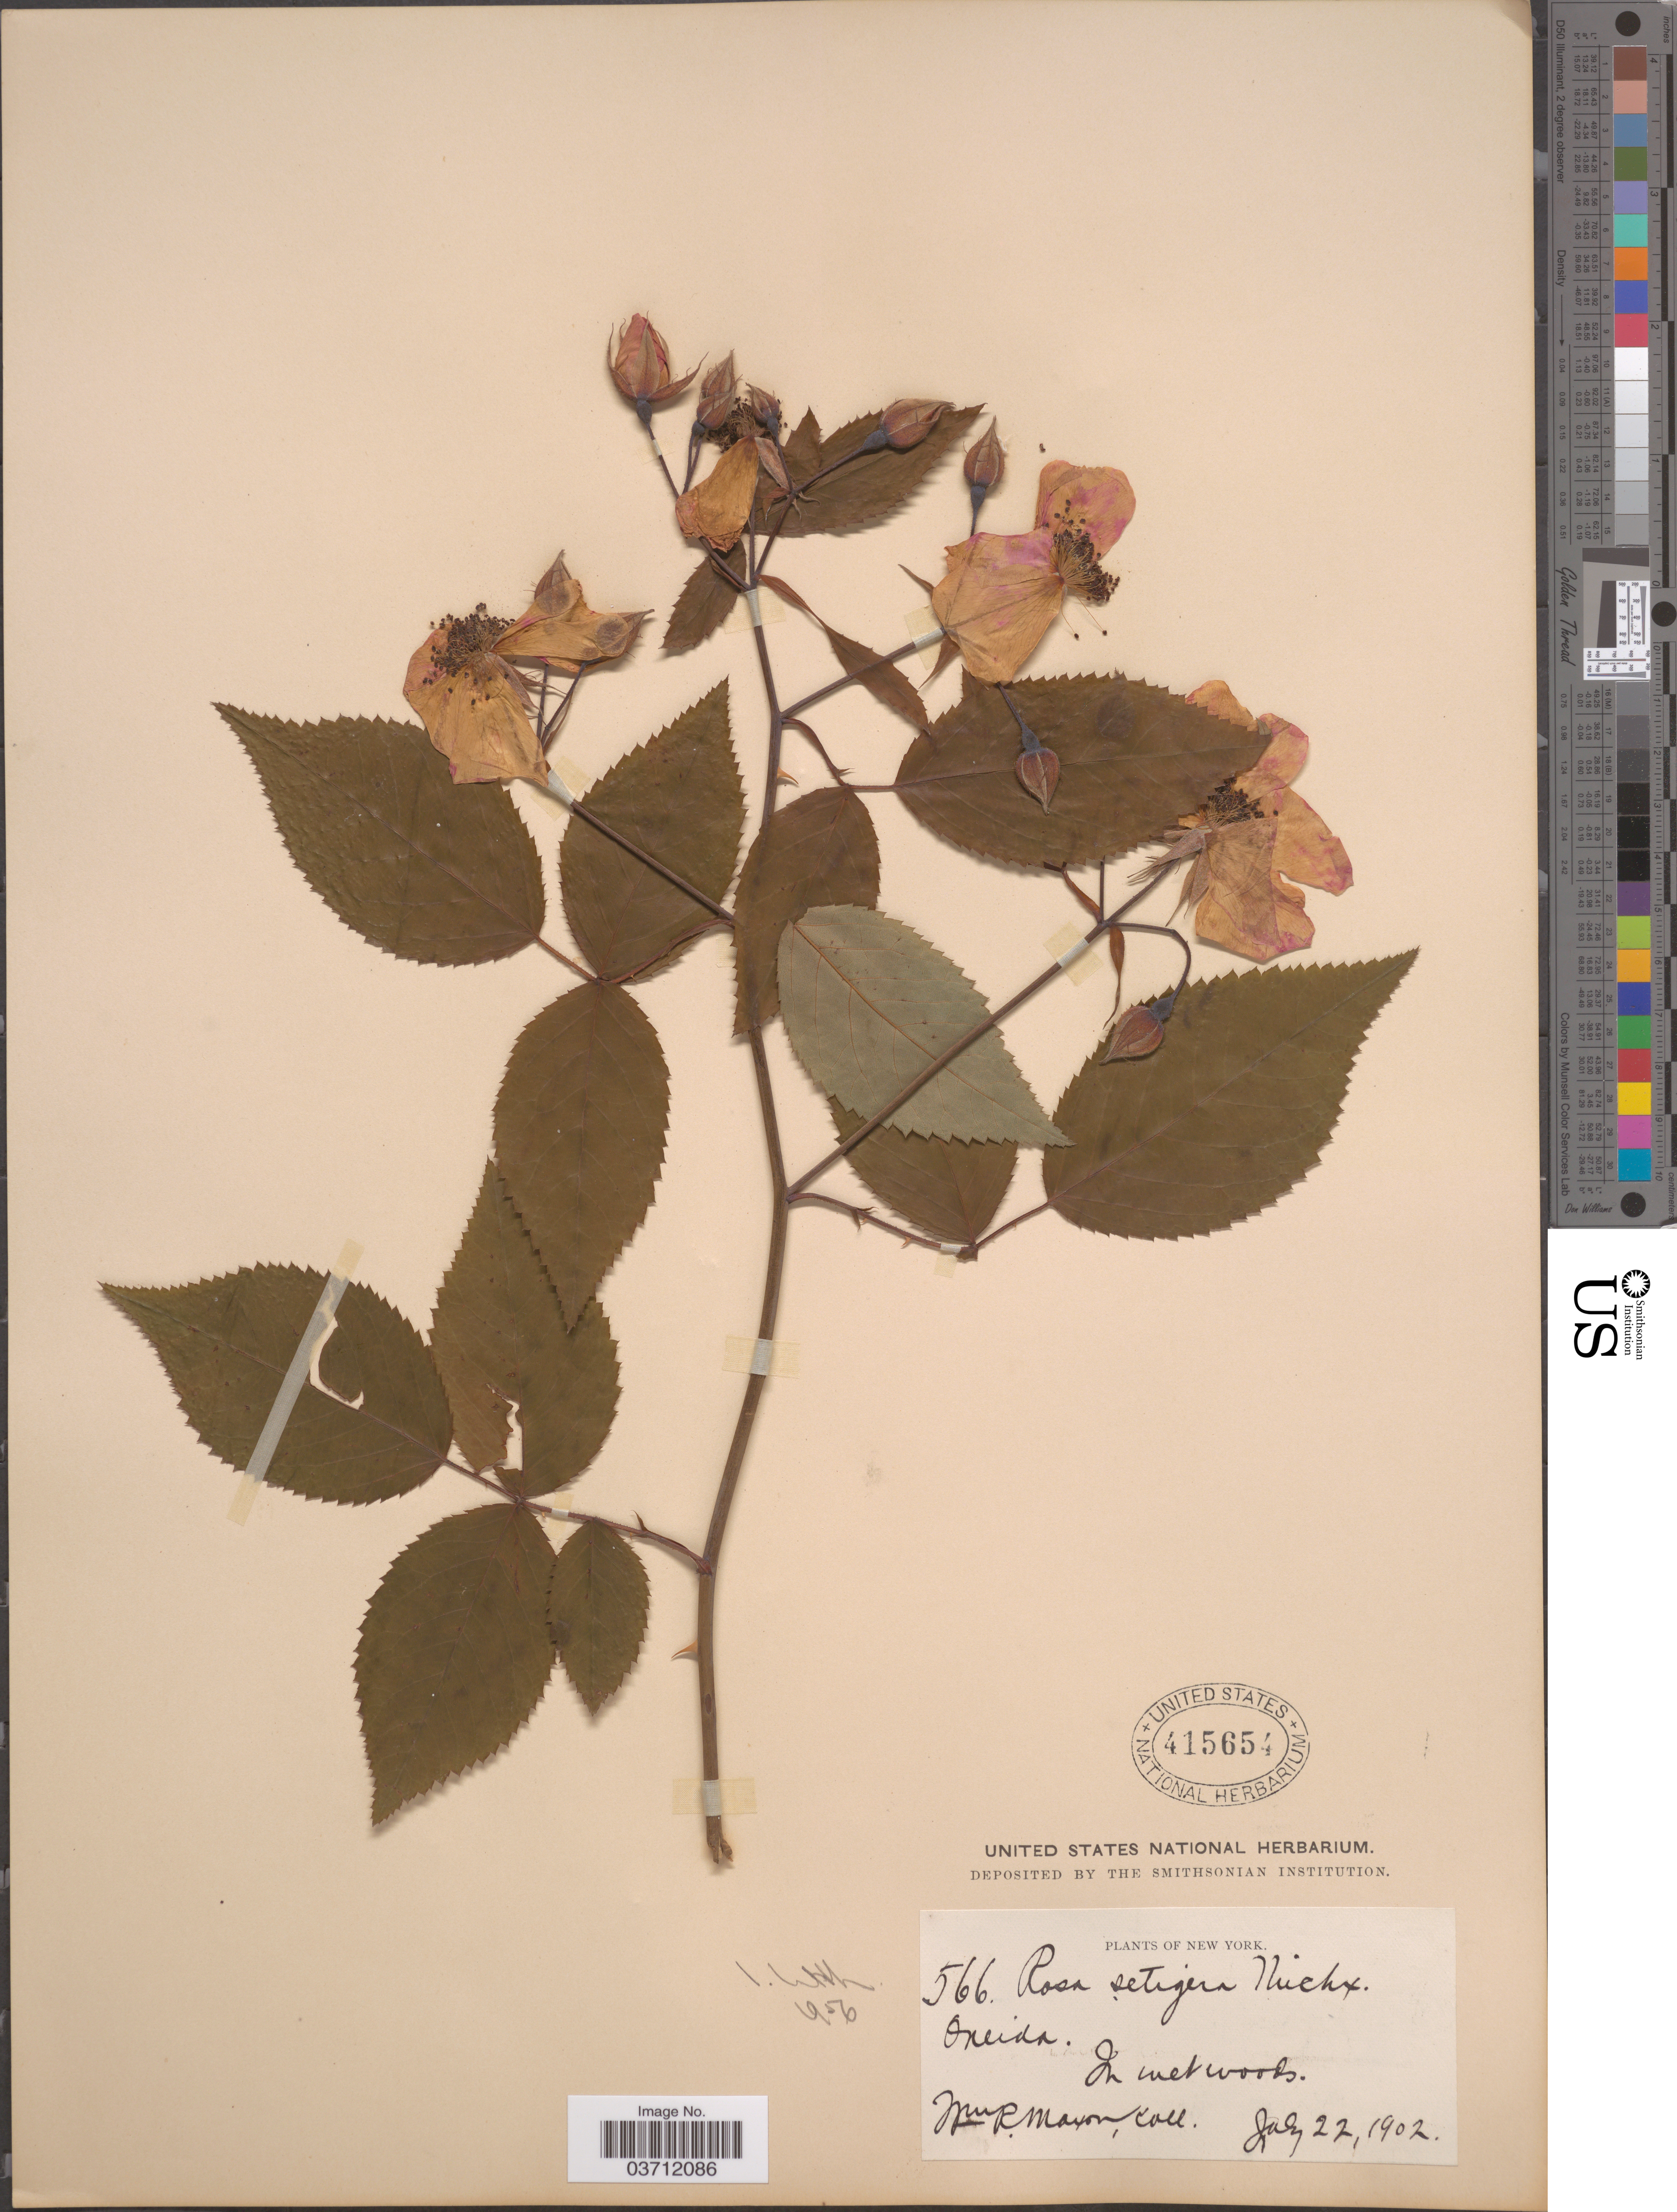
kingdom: Plantae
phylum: Tracheophyta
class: Magnoliopsida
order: Rosales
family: Rosaceae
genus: Rosa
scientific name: Rosa setigera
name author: Michx.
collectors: W. R. Maxon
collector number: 566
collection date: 1902-07-22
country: United States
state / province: New York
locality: Oneida.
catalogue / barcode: US 415654